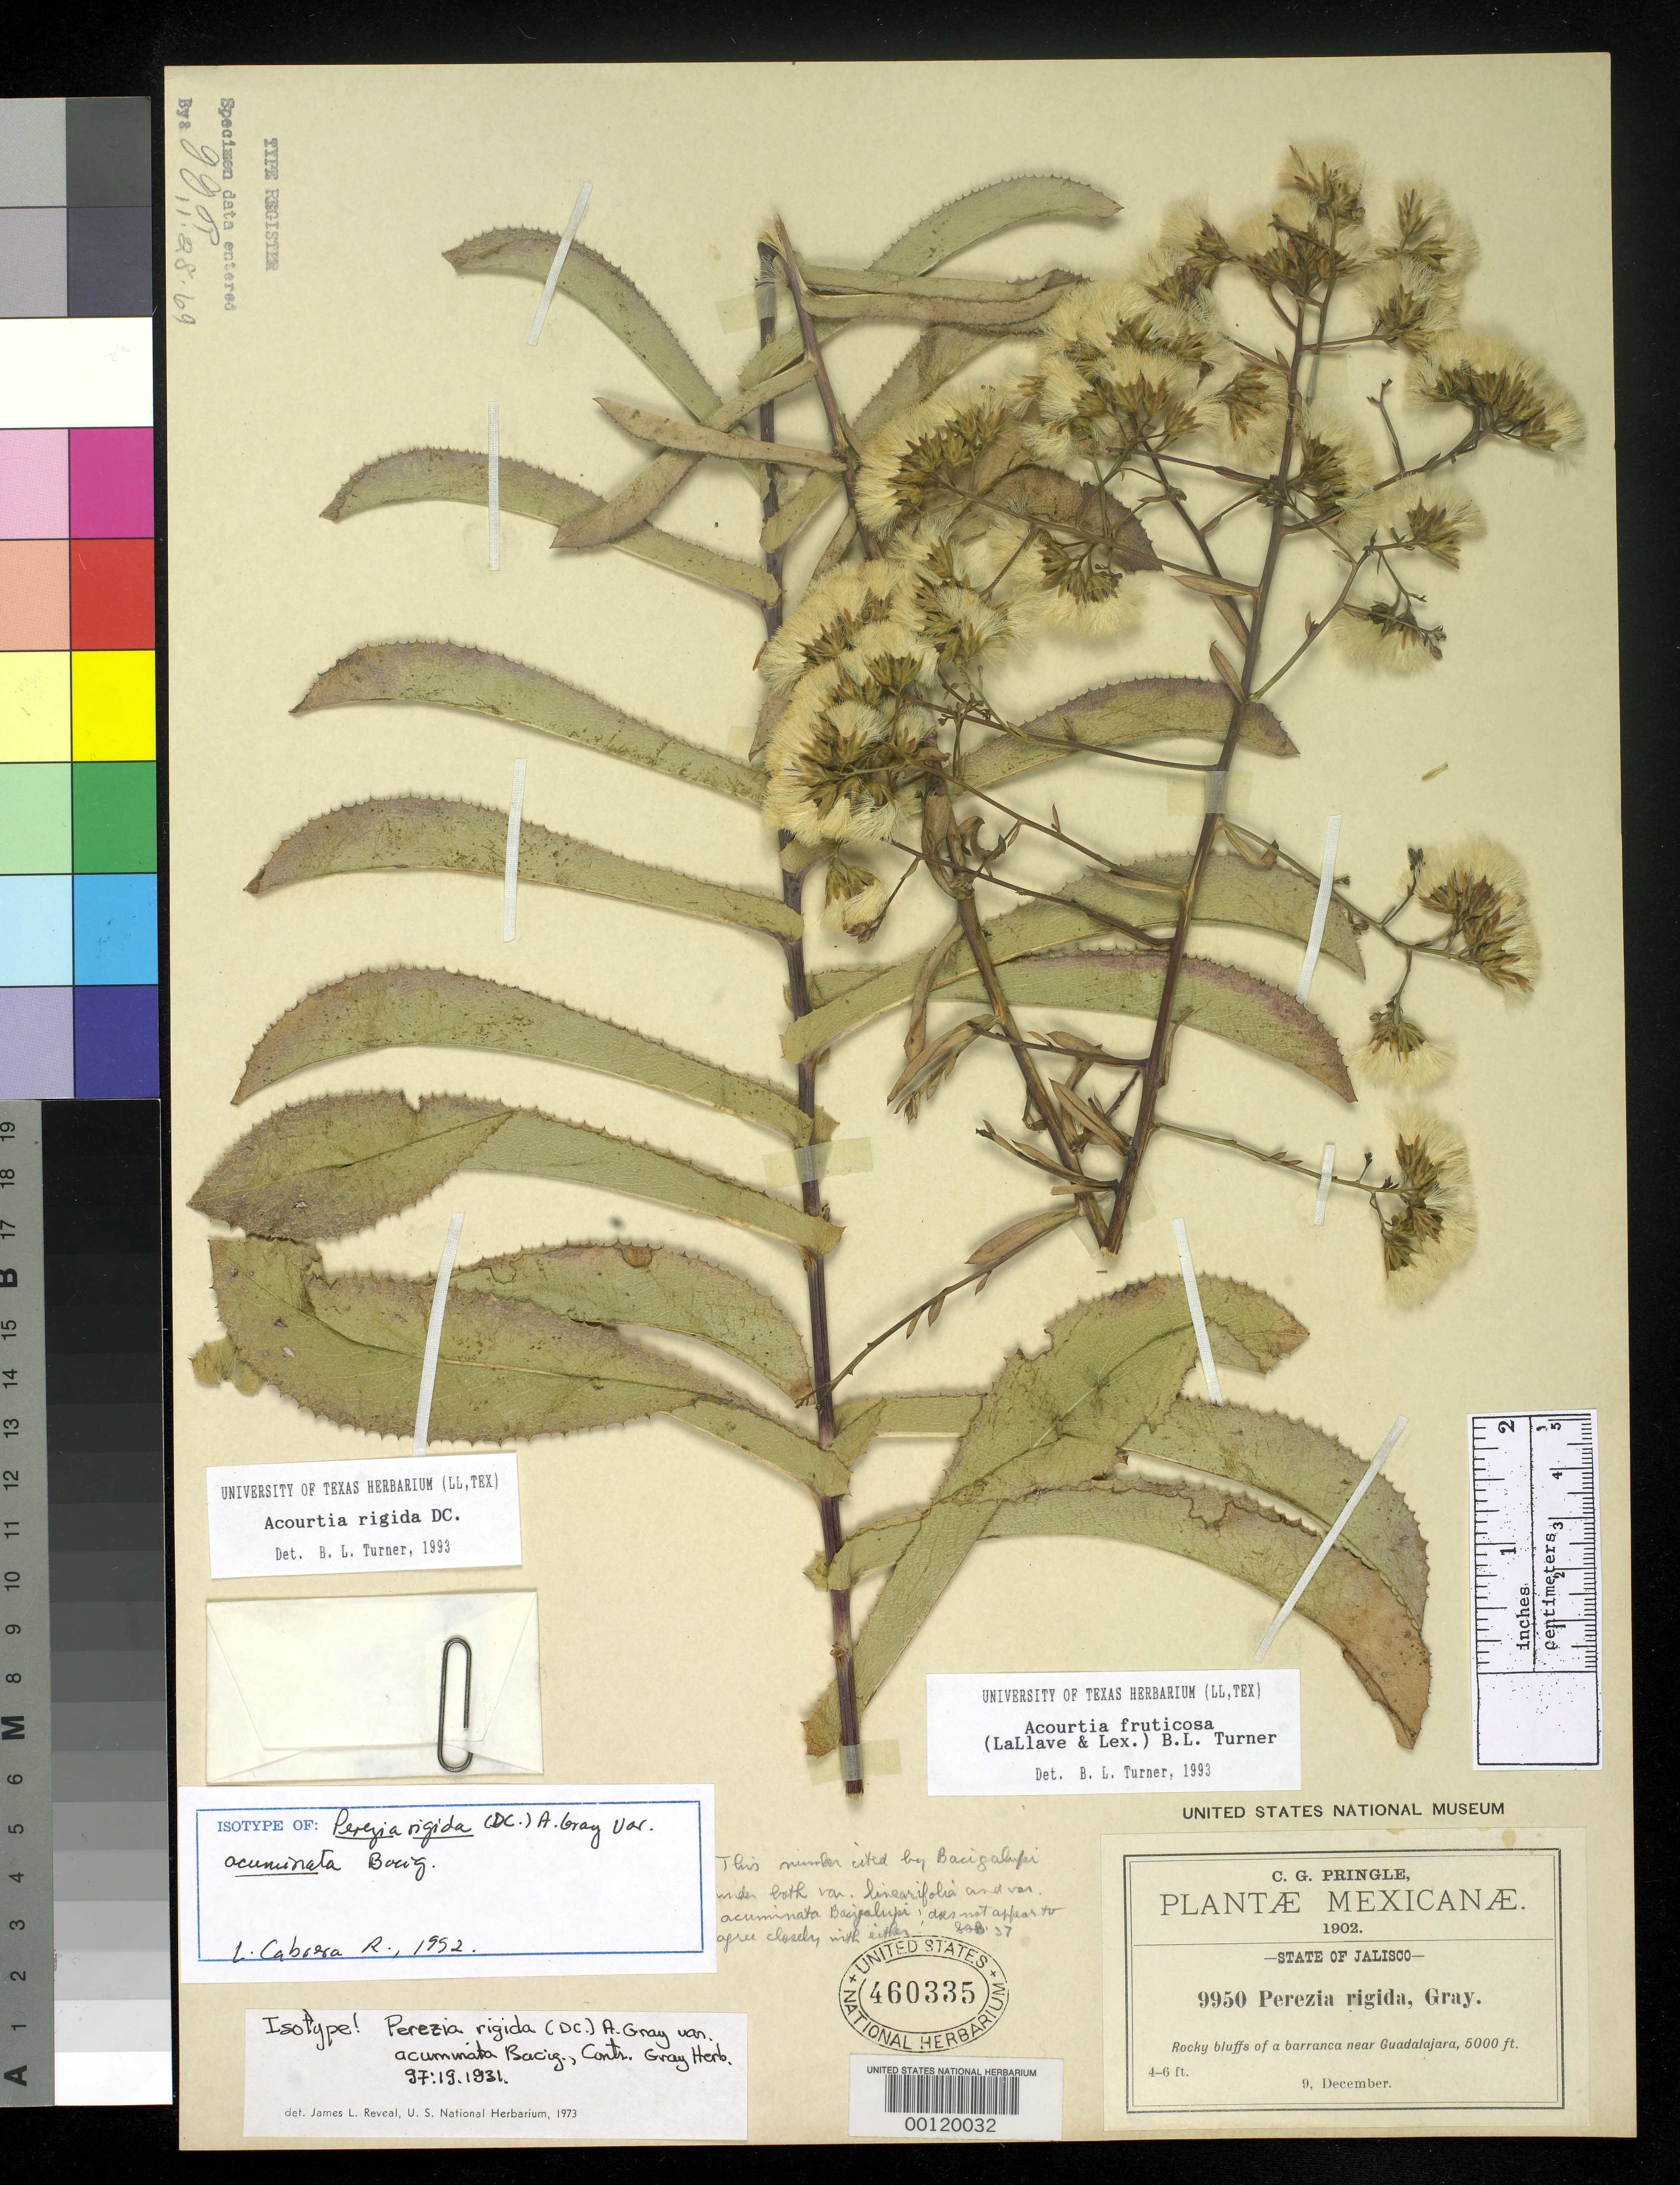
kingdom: Plantae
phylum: Tracheophyta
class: Magnoliopsida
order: Asterales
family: Asteraceae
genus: Perezia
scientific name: Perezia rigida var. acuminata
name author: Bacig.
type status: Isotype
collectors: C. G. Pringle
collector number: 9950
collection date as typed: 09 Dec 1902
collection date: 1902-12-09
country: Mexico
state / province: Jalisco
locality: Near Guadalajara.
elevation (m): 1525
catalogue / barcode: US 460335